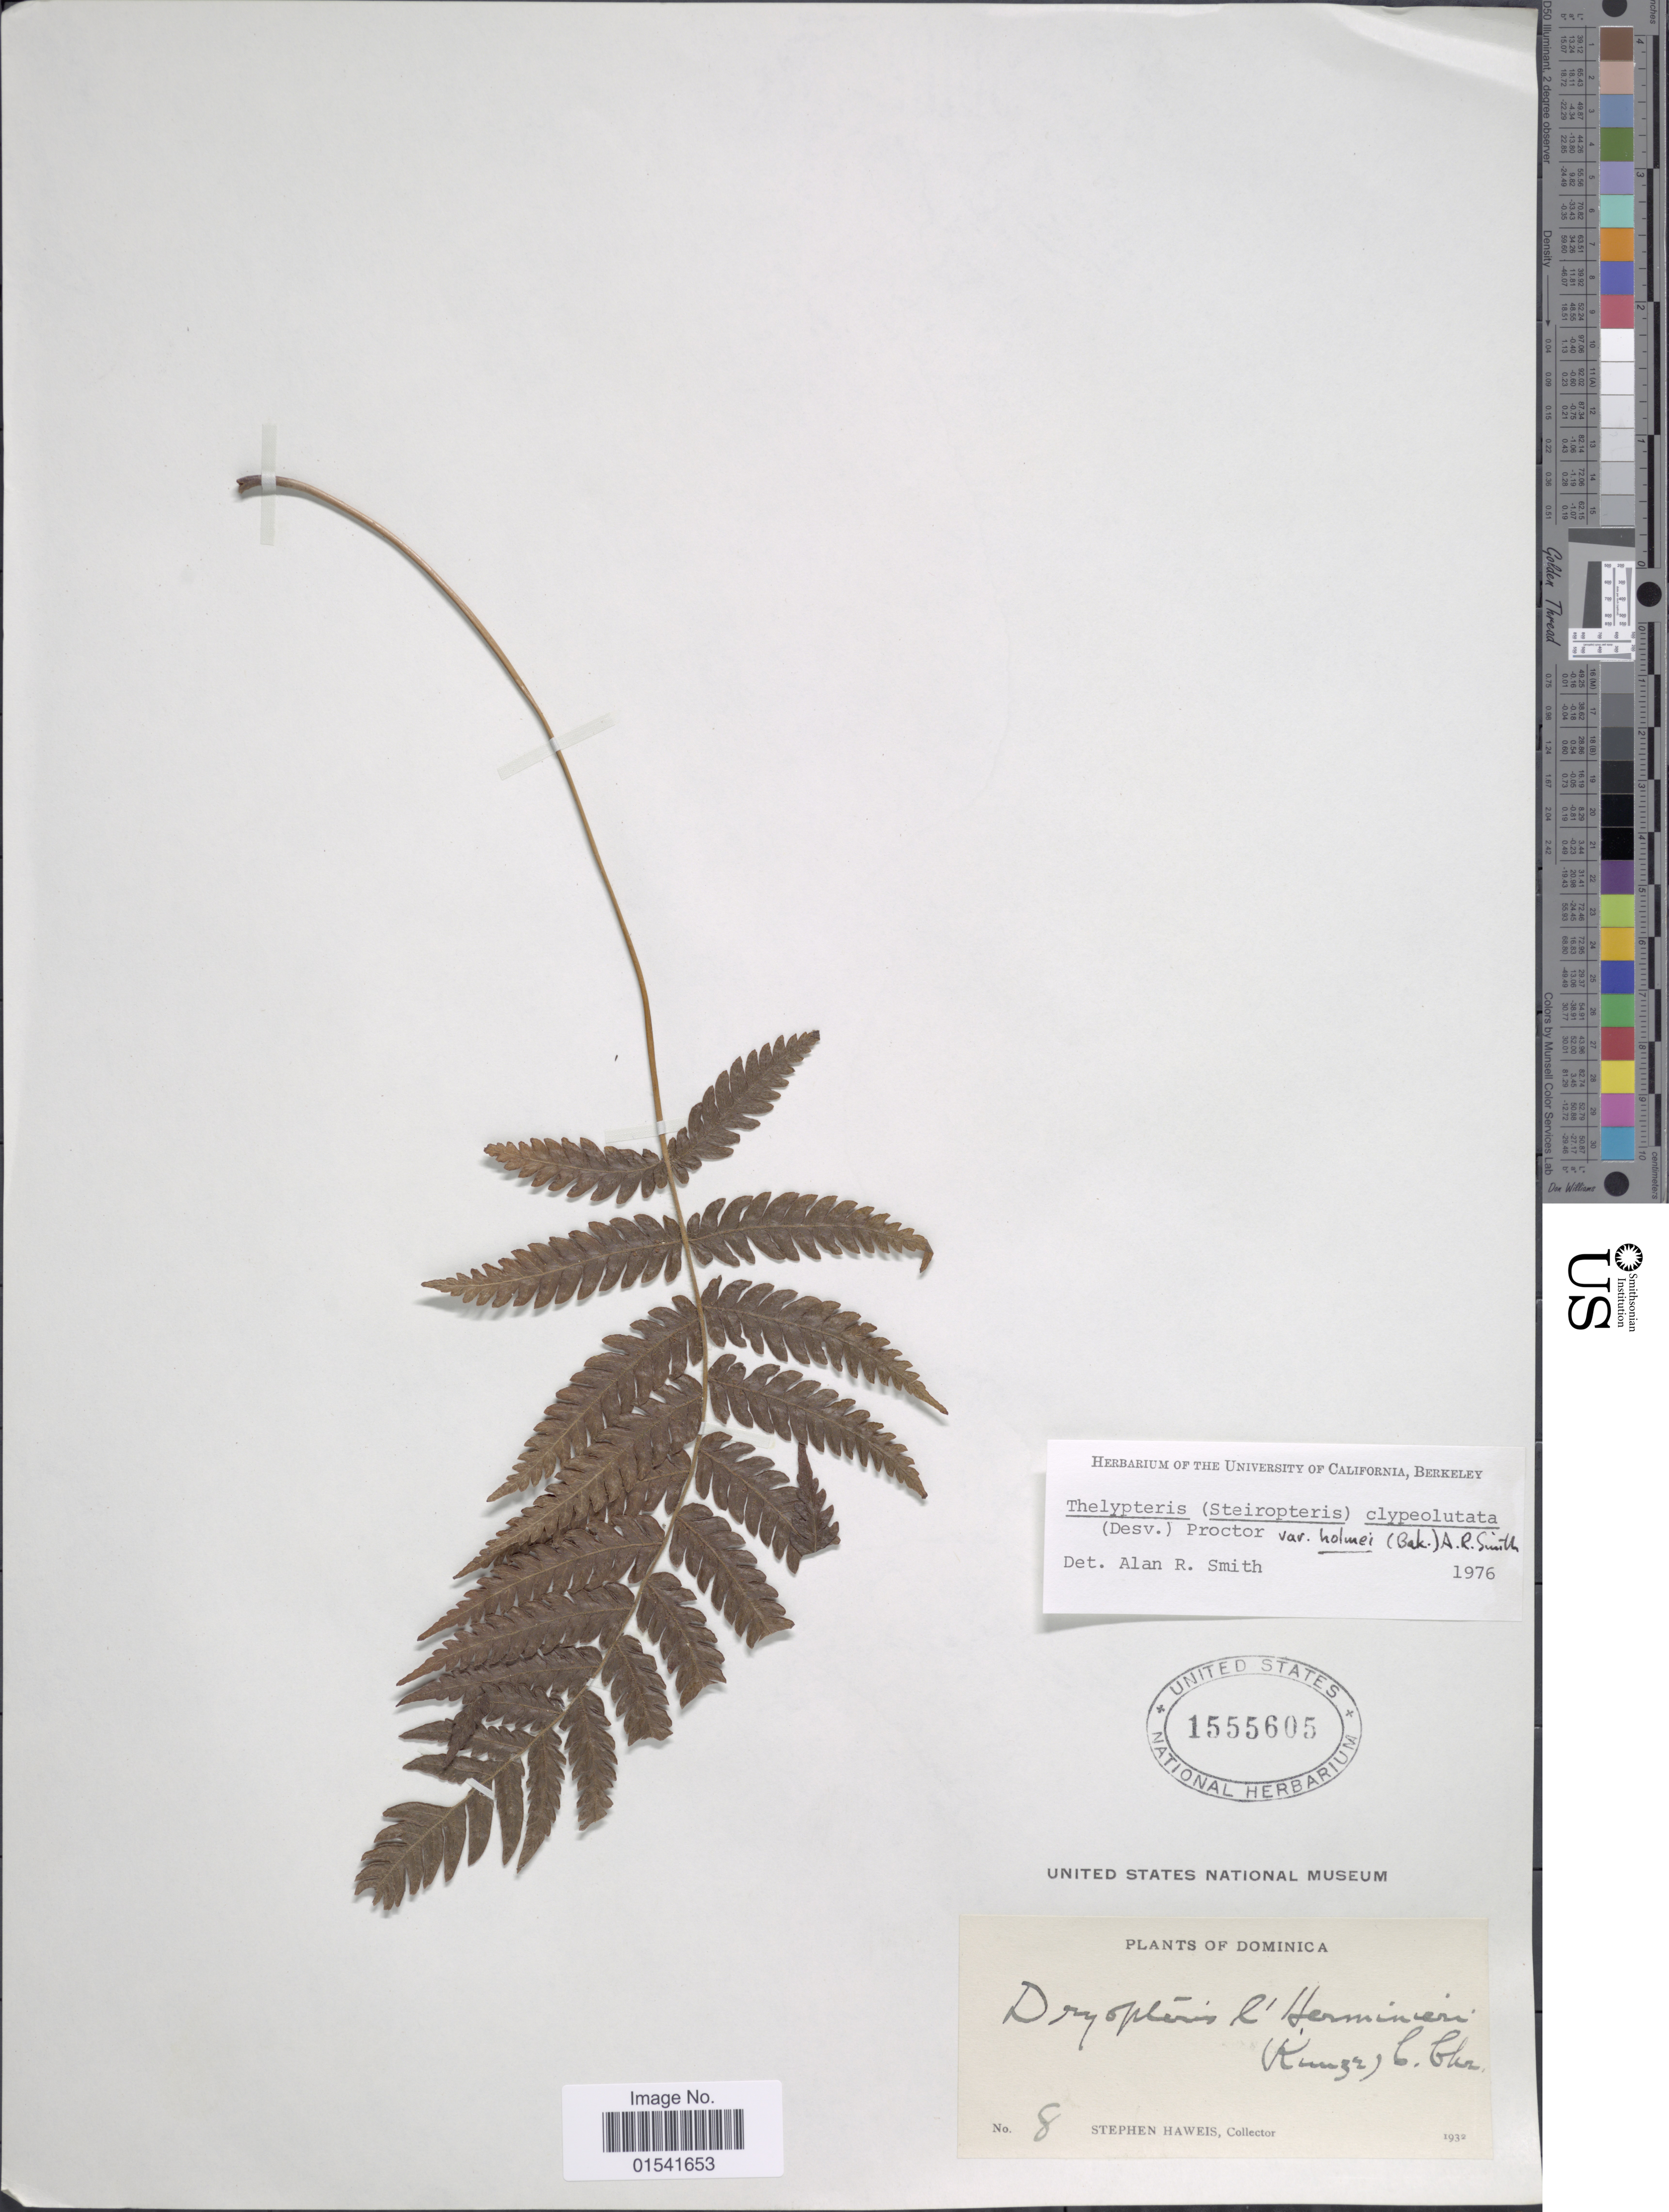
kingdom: Plantae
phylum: Tracheophyta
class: Polypodiopsida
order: Polypodiales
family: Thelypteridaceae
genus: Steiropteris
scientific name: Steiropteris clypeolutata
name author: (Desv.) Pic. Serm.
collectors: S. Haweis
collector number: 8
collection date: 1932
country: Dominica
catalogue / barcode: US 1555605